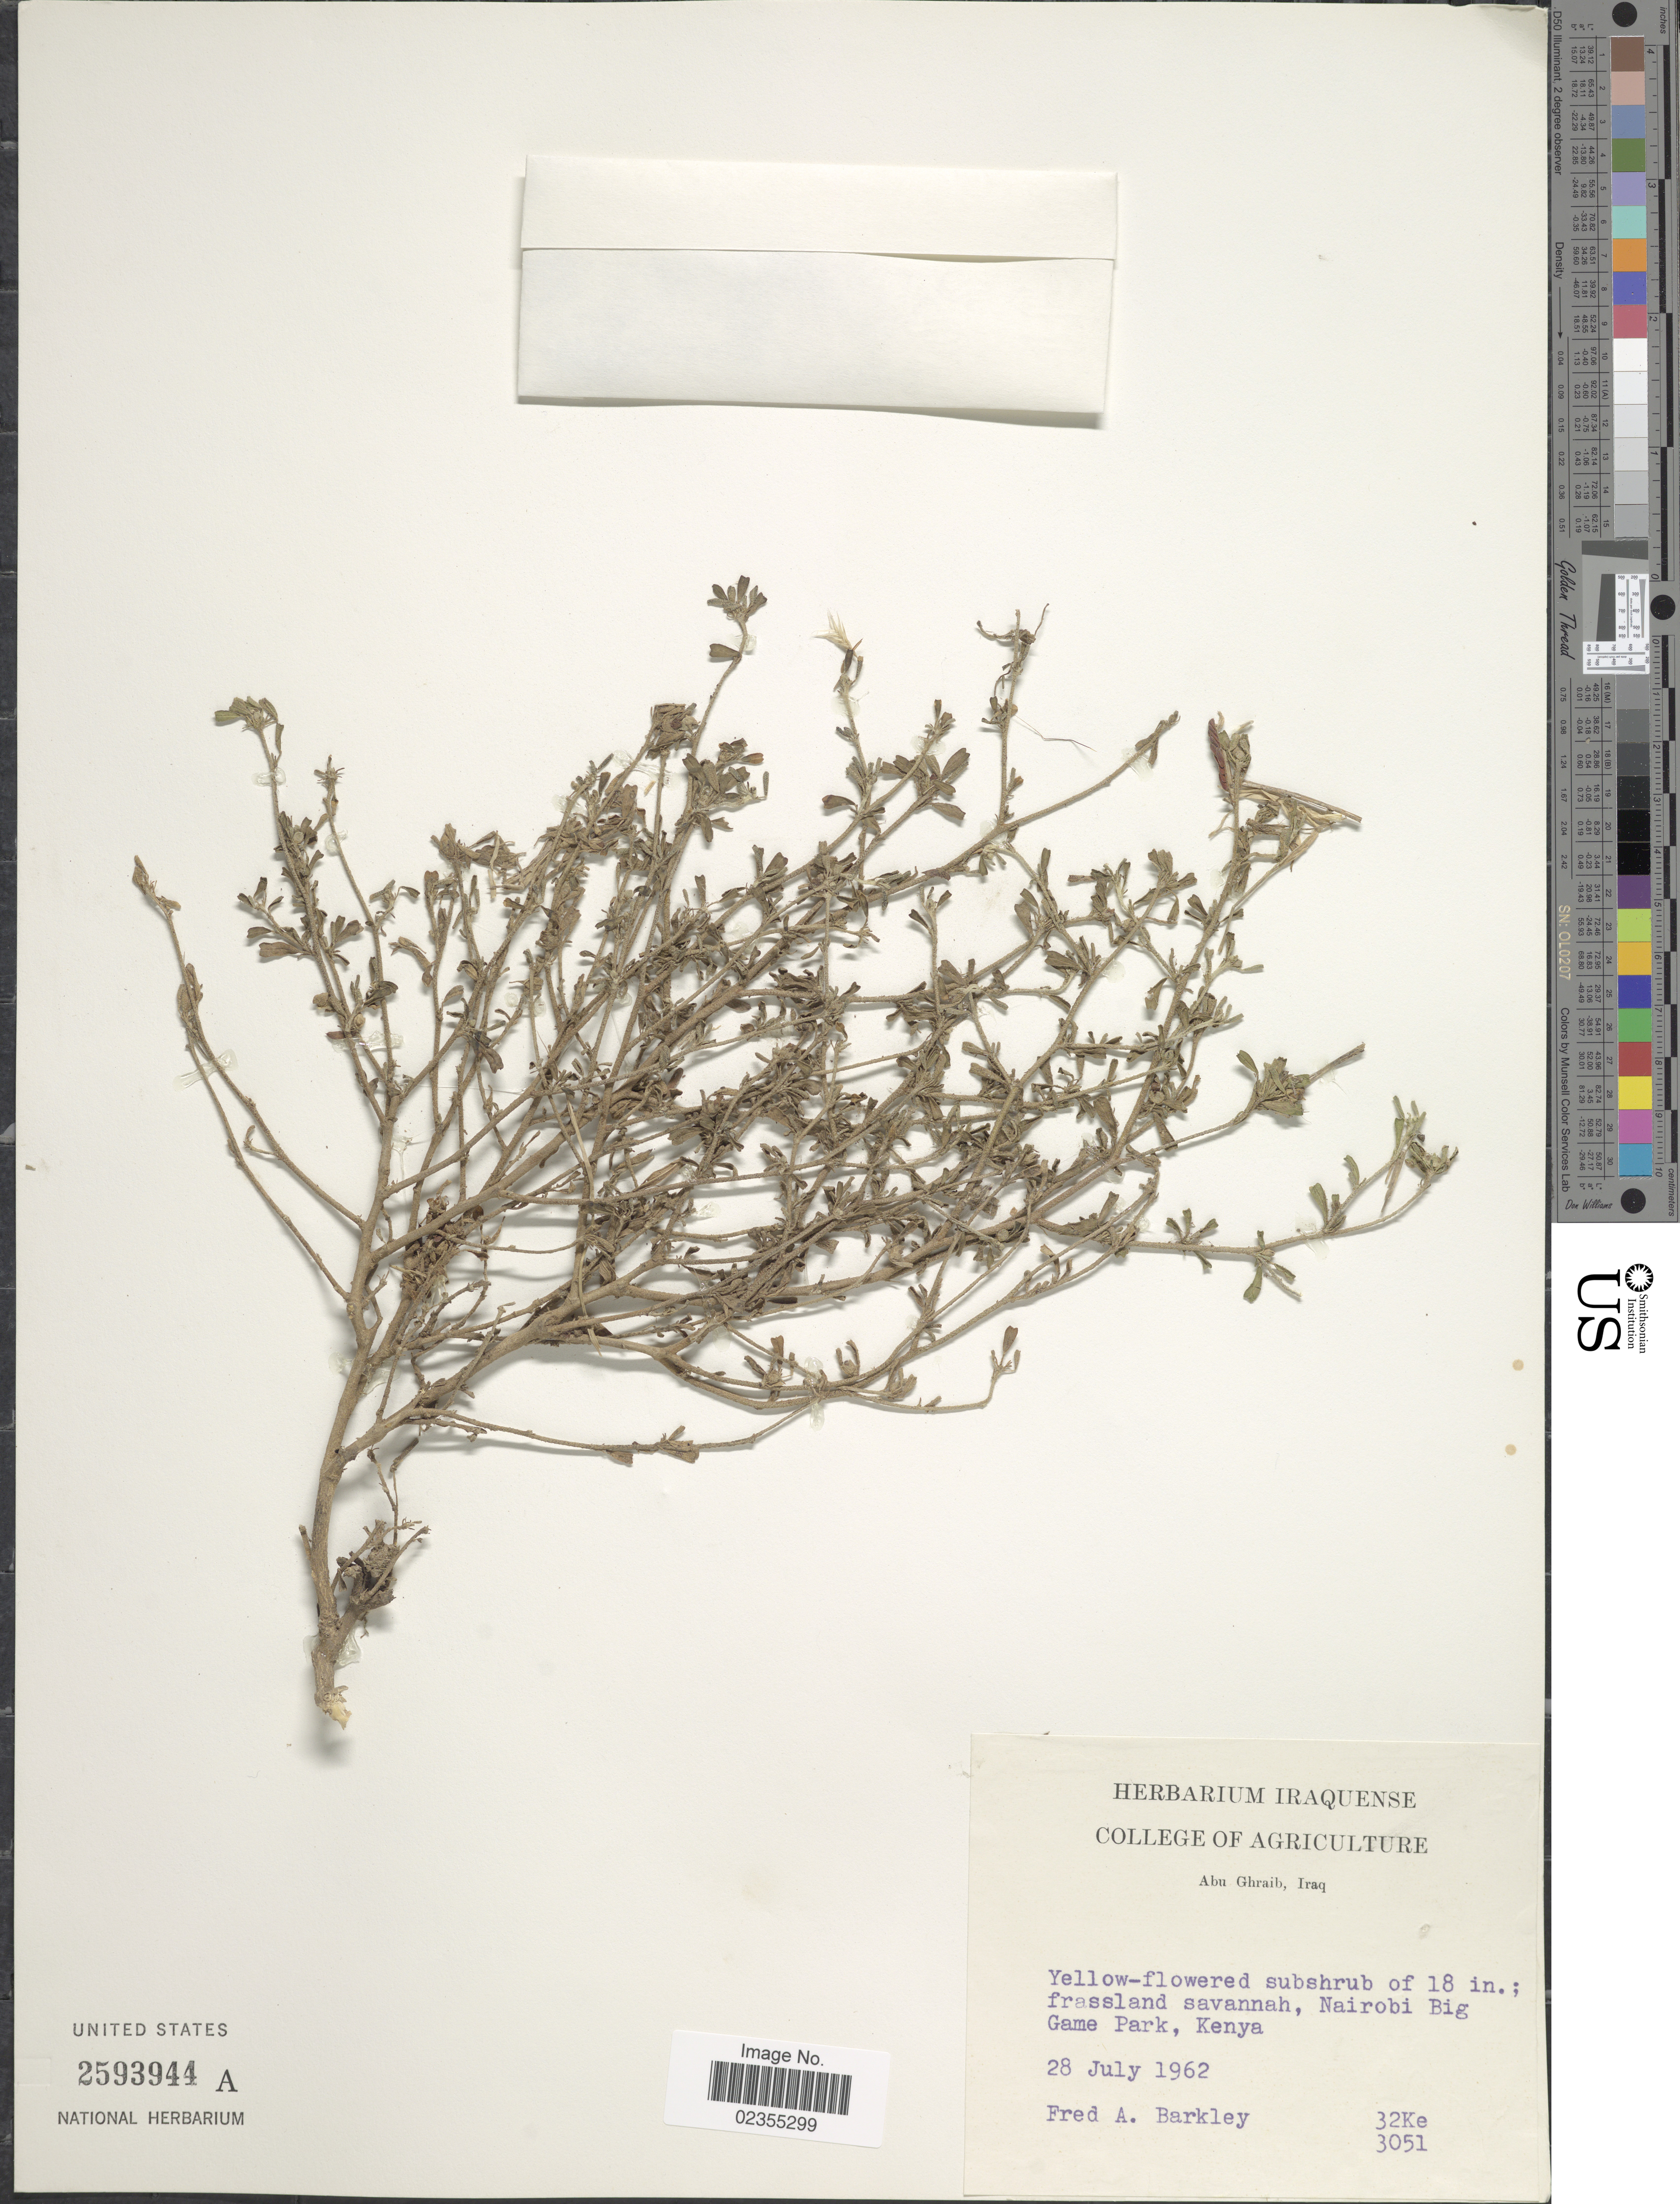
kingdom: Plantae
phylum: Tracheophyta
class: Magnoliopsida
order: Fabales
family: Fabaceae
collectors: F. A. Barkley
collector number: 32Ke3051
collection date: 1962-07-28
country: Kenya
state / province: Nairobi Area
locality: Frassland savannah, Nairobi Big Game Park, Kenya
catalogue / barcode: US 2593944A